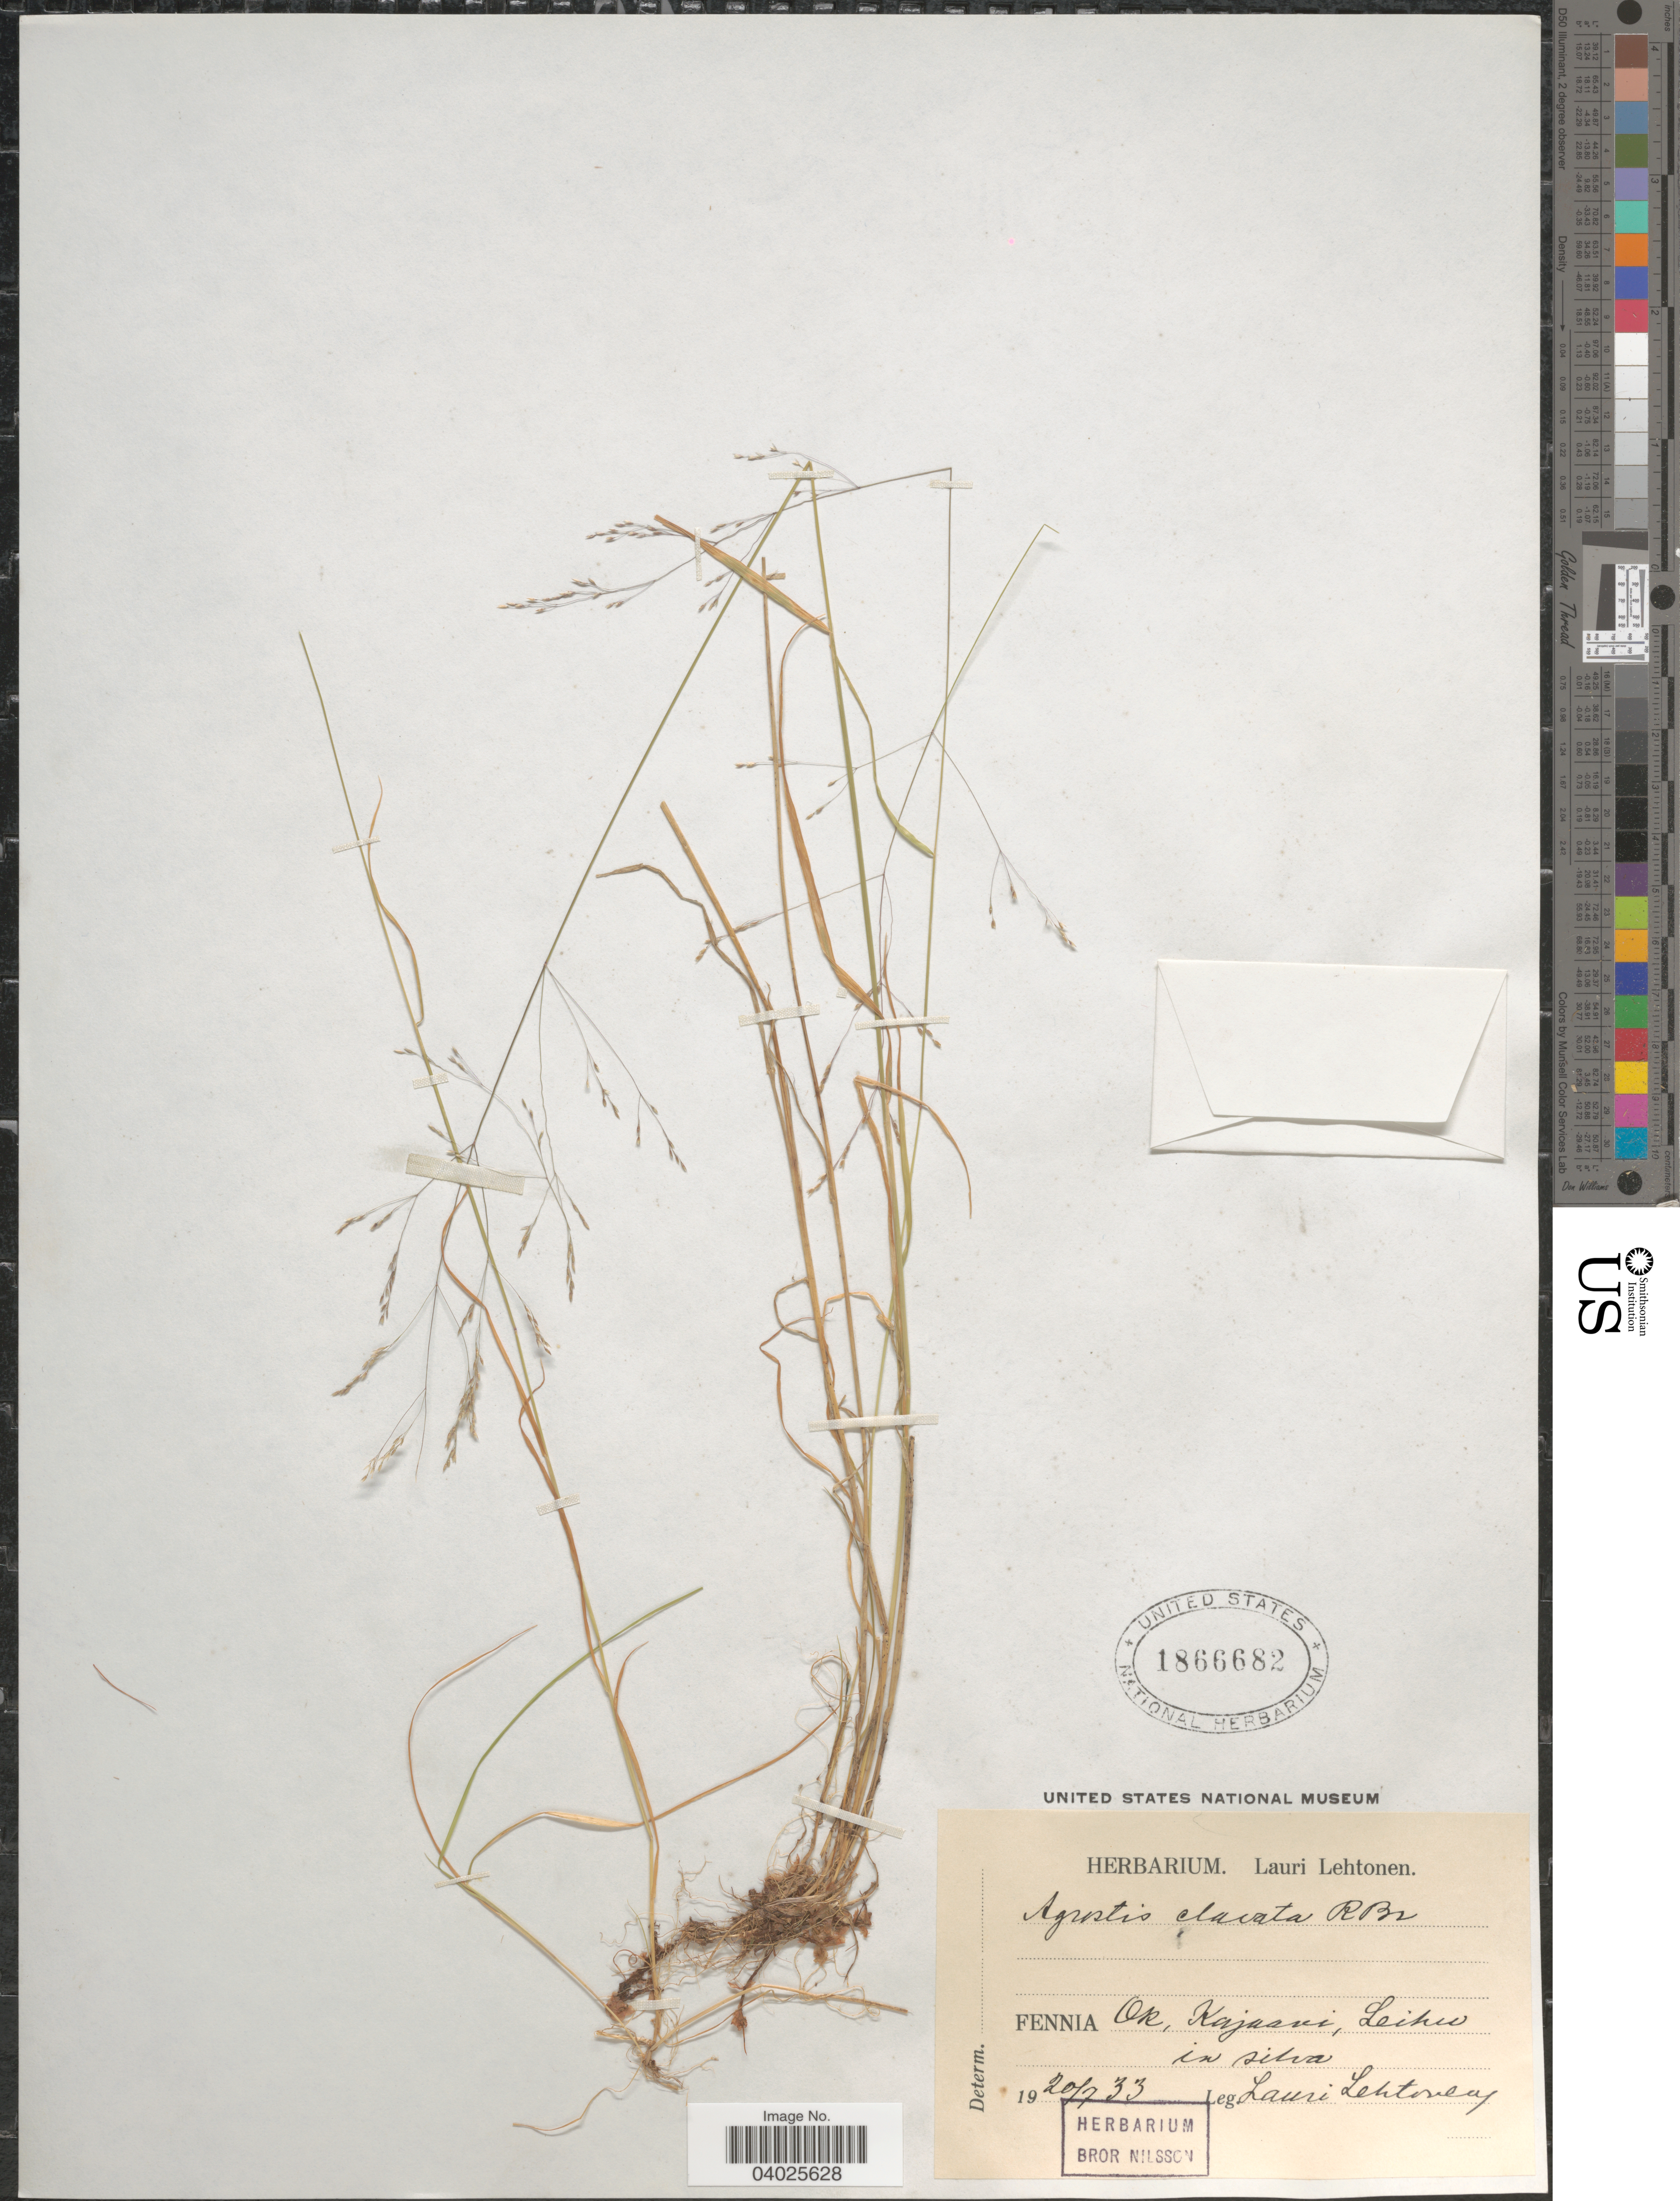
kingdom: Plantae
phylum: Tracheophyta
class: Liliopsida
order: Poales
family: Poaceae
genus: Agrostis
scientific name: Agrostis clavata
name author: Trin.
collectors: L. Lehtonen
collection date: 1933-07-20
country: Finland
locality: Ok, Kajaani , Leihu in silva.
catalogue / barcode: US 1866682